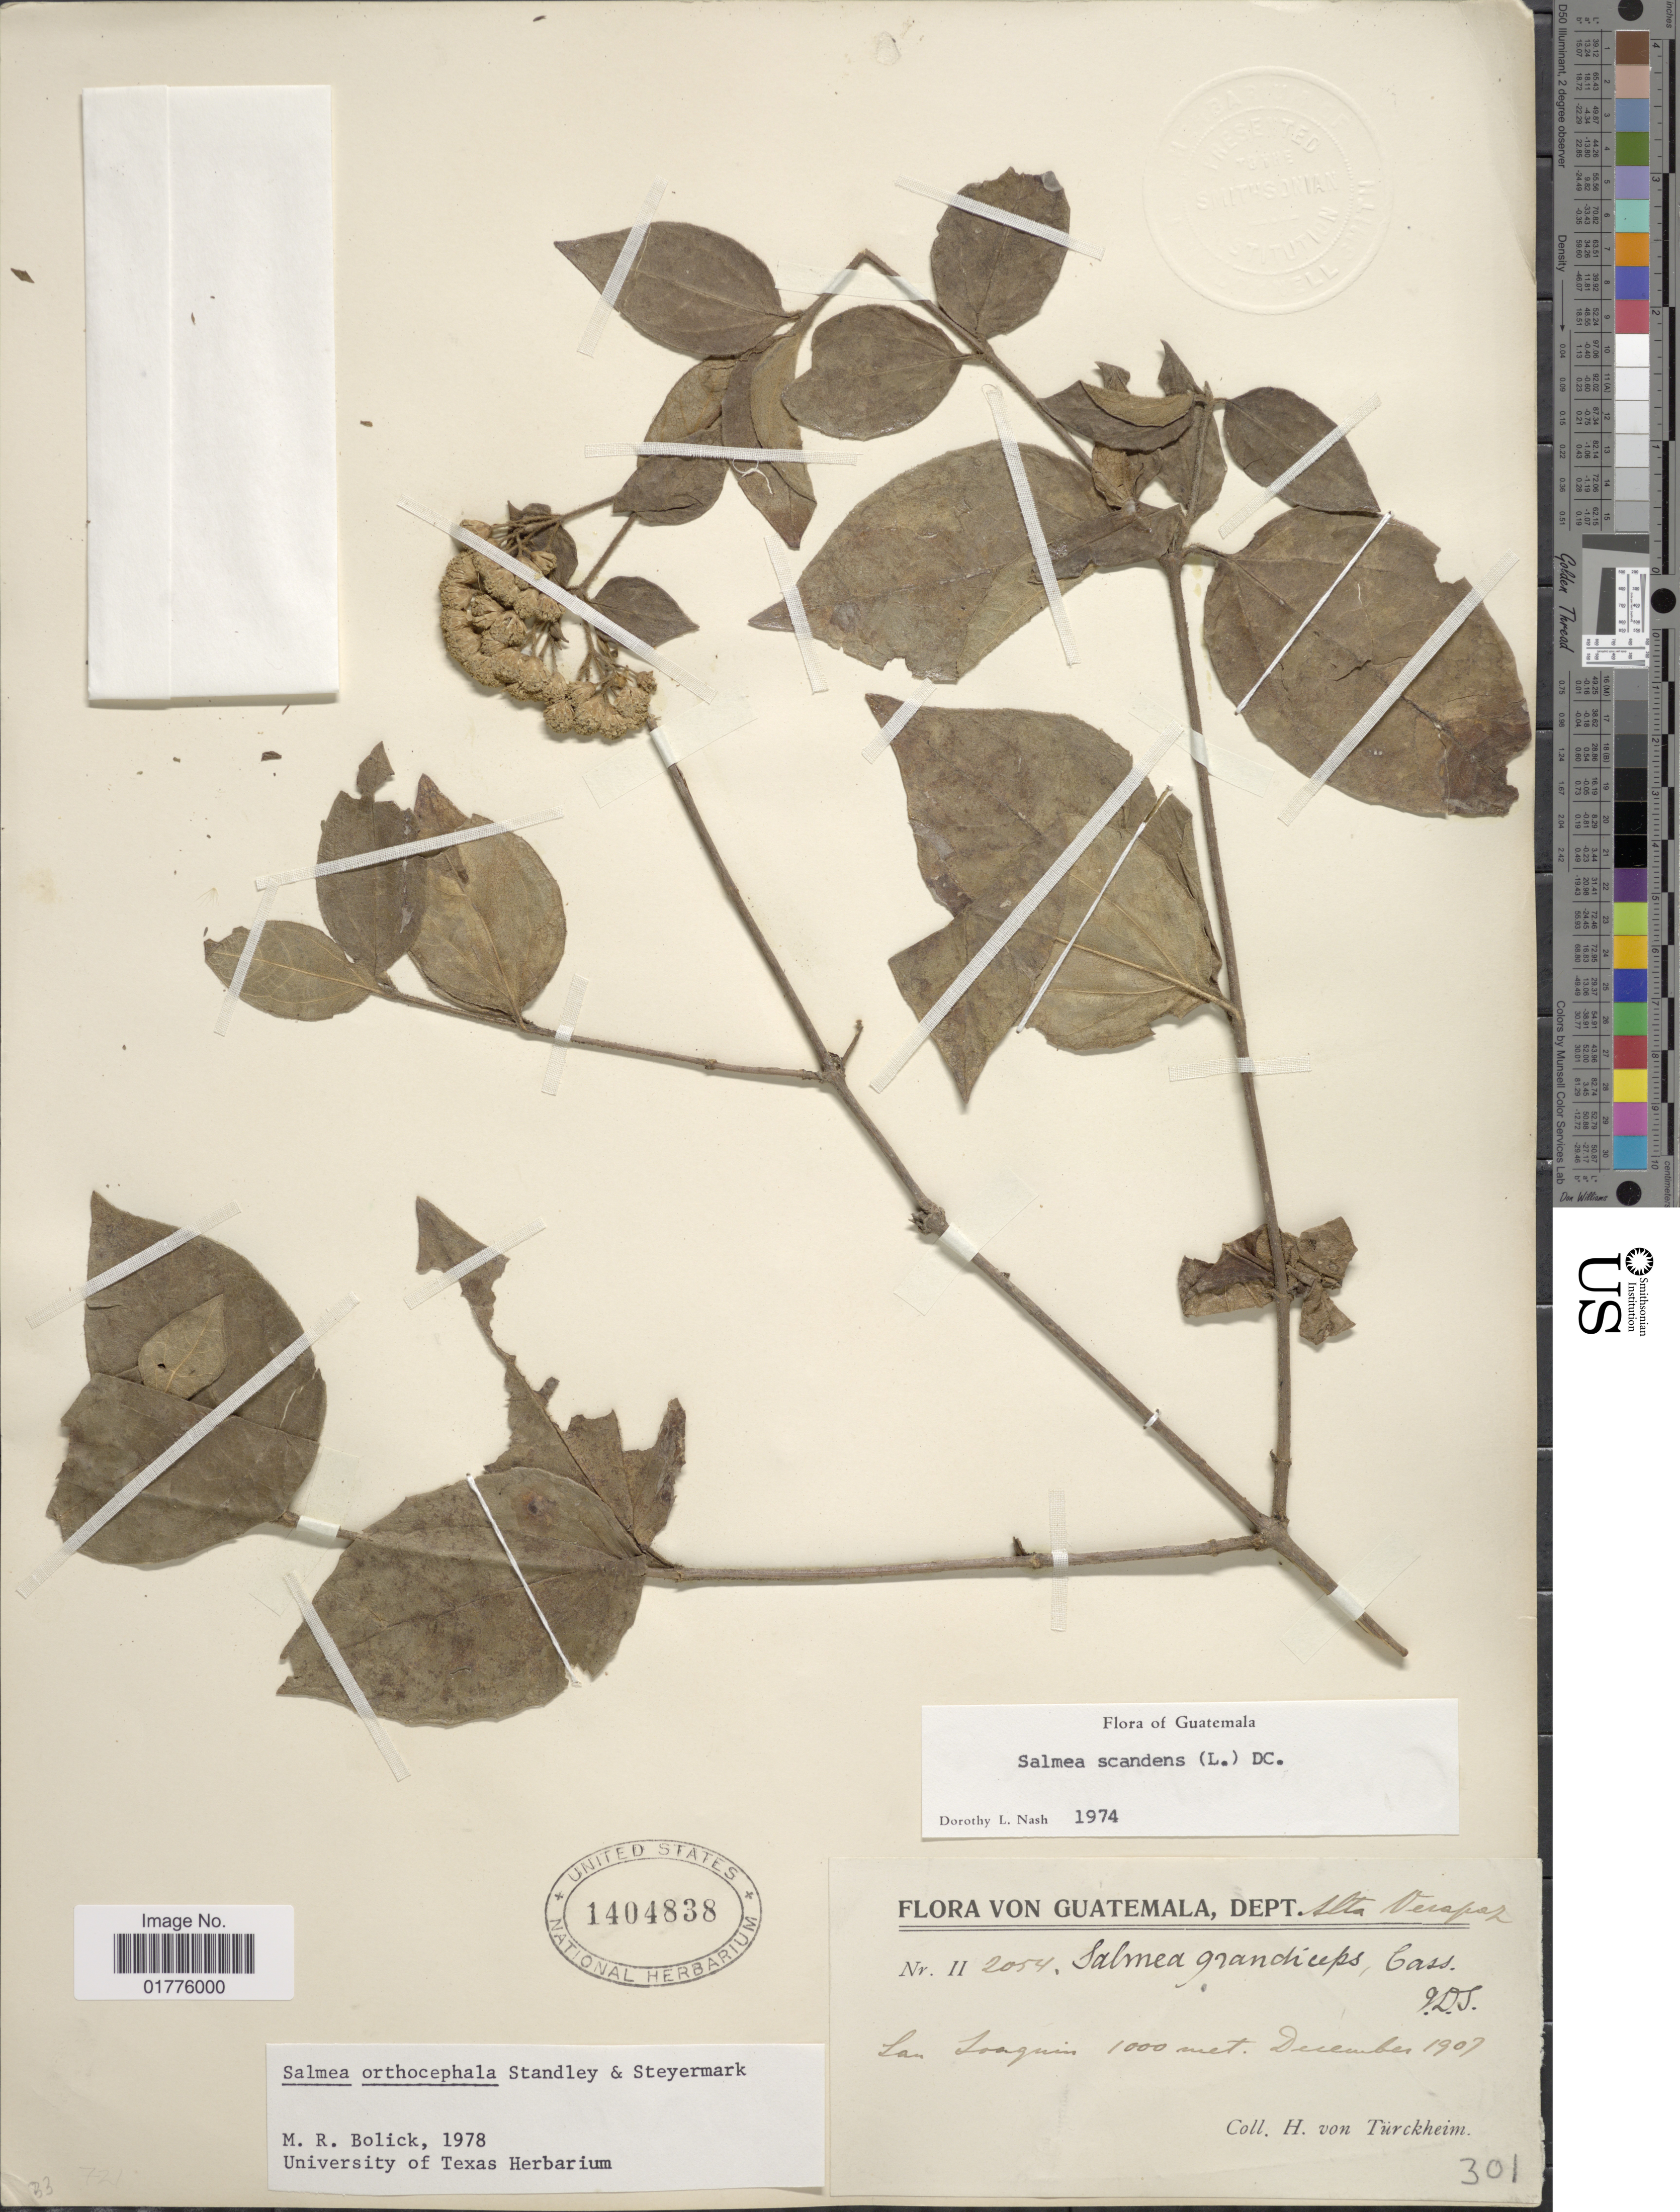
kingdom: Plantae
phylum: Tracheophyta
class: Magnoliopsida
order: Asterales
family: Asteraceae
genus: Salmea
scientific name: Salmea orthocephala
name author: Standl. & Steyerm.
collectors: H. von Türckheim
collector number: II2054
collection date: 1907-12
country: Guatemala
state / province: Alta Verapaz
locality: San Joaquin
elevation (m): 1000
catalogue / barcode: US 1404838